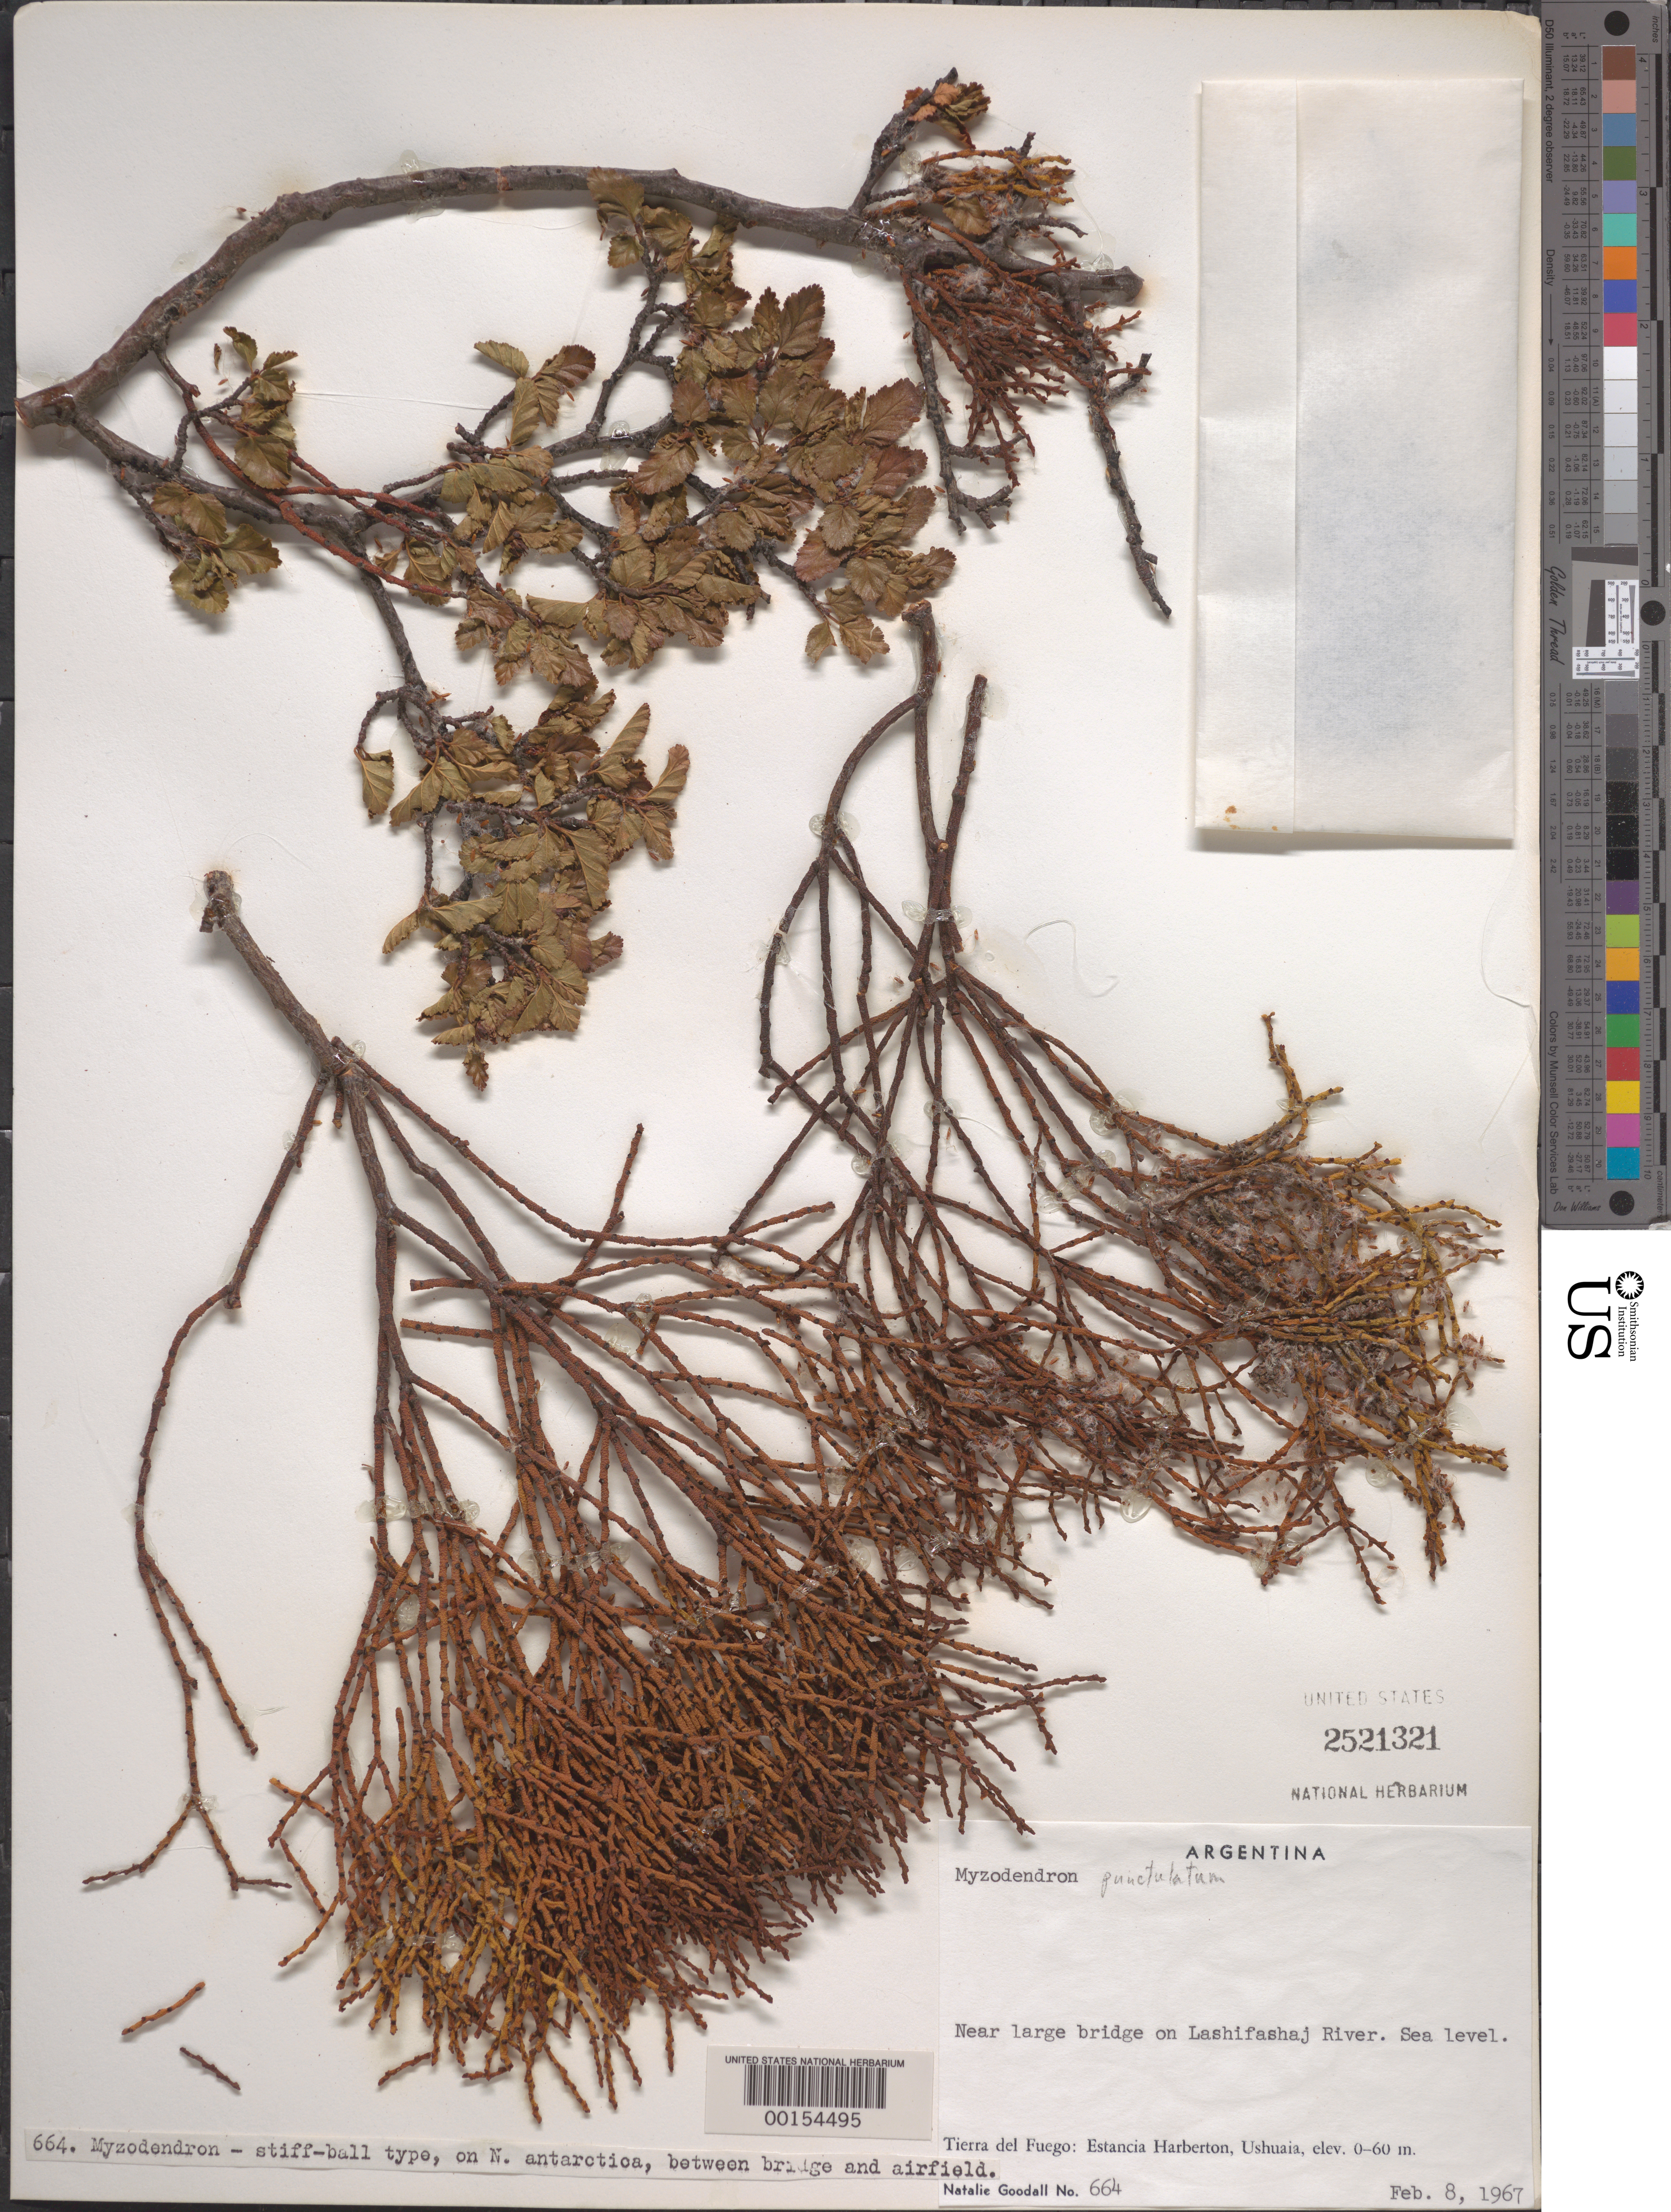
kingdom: Plantae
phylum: Tracheophyta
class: Magnoliopsida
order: Santalales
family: Misodendraceae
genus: Misodendrum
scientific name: Misodendrum punctulatum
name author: Sol. ex DC.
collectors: N. Goodall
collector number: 664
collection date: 1967-02-08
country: Argentina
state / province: Tierra del Fuego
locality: Near large bridge on Lashifashai River. Estancia Harberton, Ushuaia.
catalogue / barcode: US 2521321